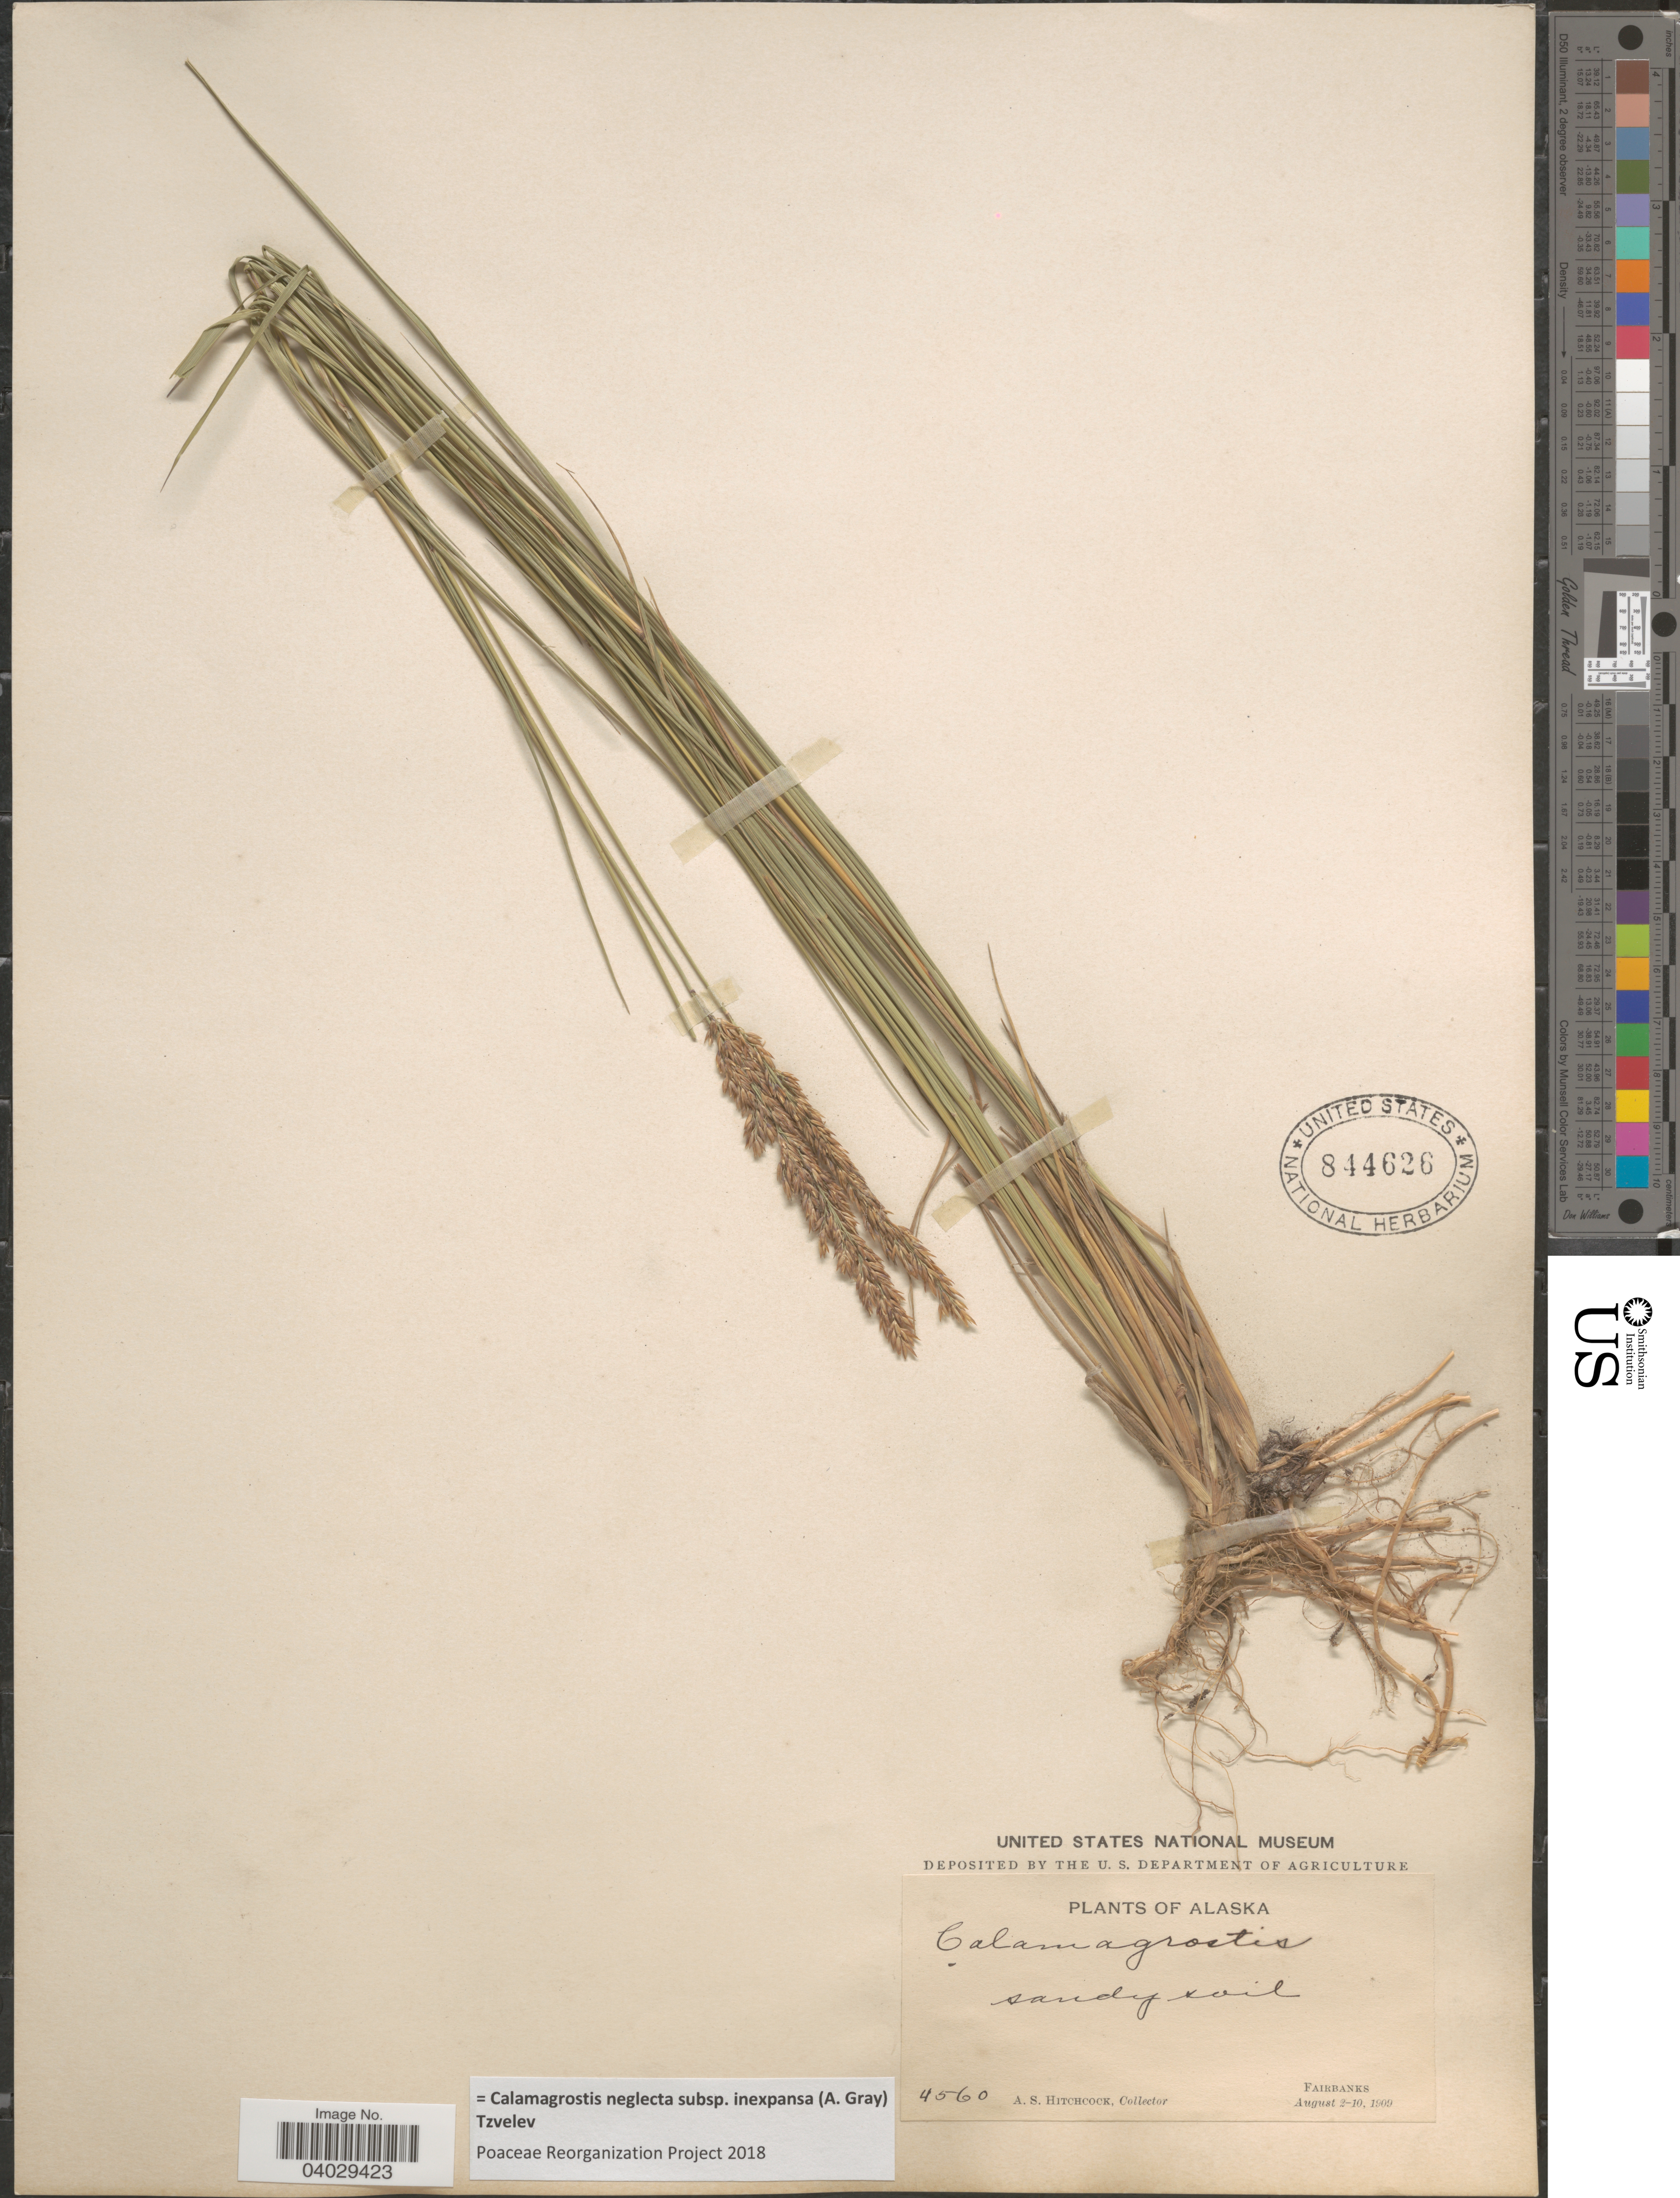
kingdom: Plantae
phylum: Tracheophyta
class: Liliopsida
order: Poales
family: Poaceae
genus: Calamagrostis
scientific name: Calamagrostis neglecta subsp. inexpansa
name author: (A. Gray) Tzvelev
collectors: A. S. Hitchcock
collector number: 4560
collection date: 1909-08-02/1909-08-10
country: United States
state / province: Alaska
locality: Fairbanks.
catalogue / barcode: US 844626